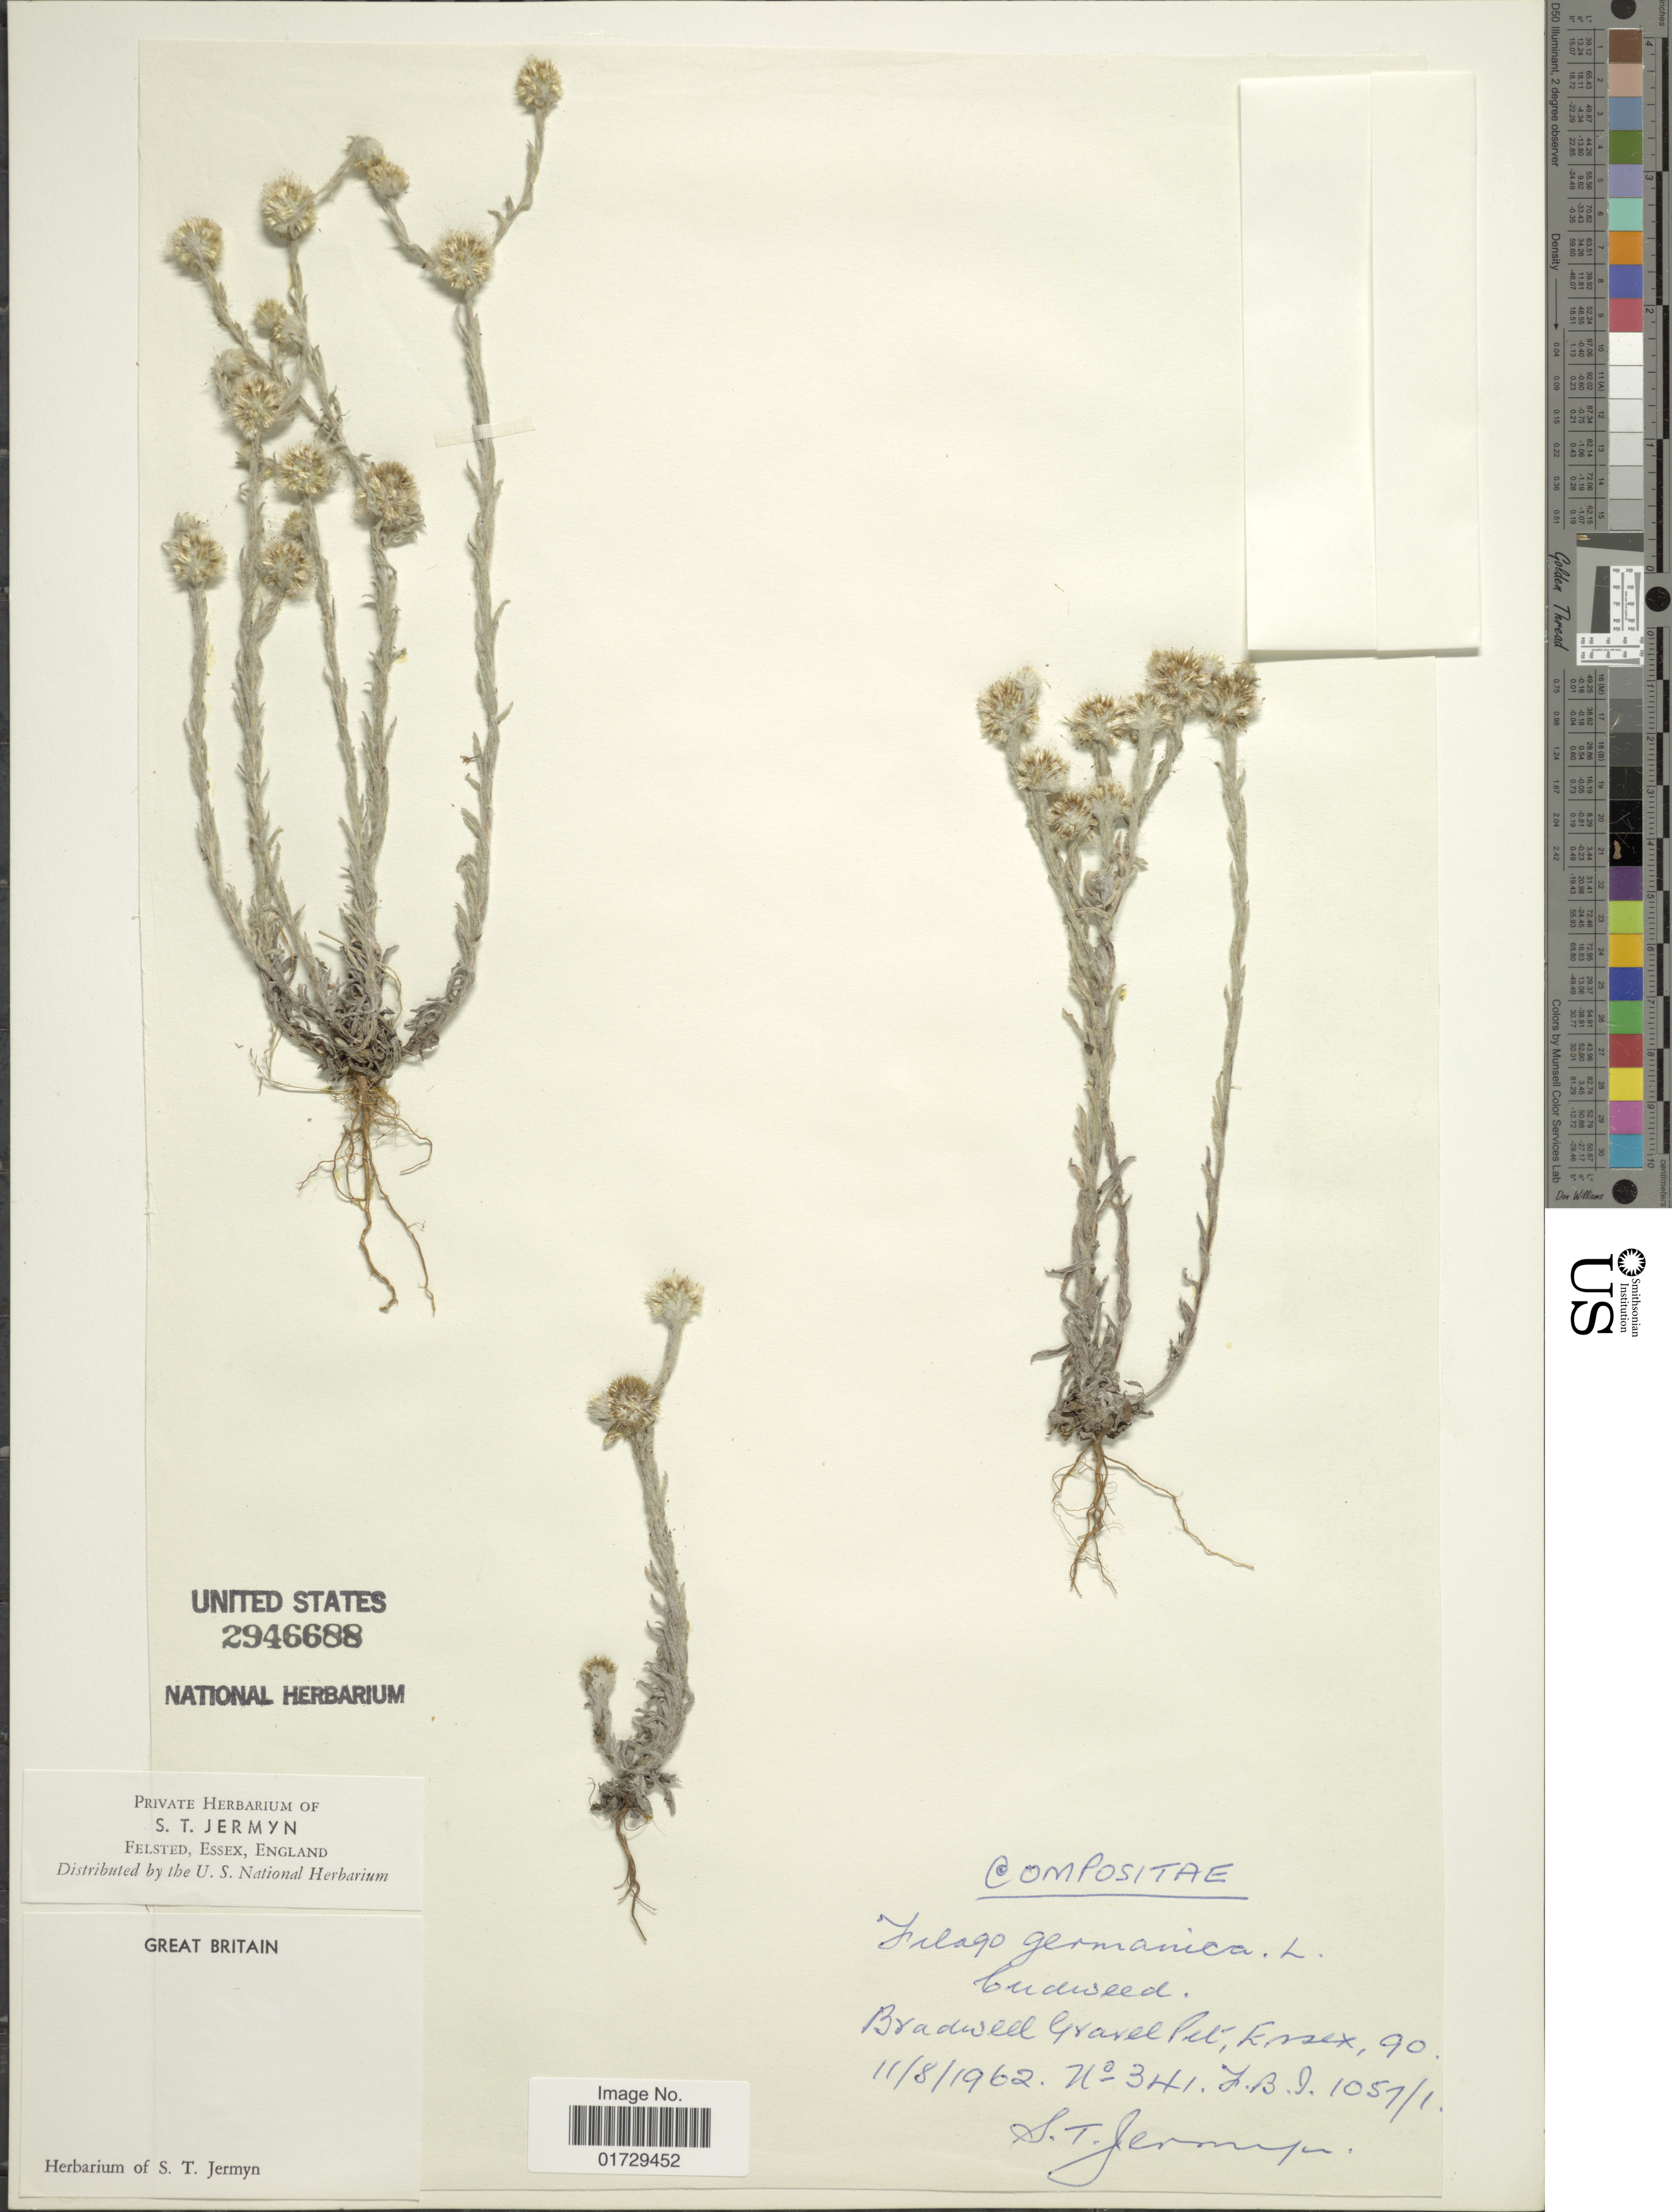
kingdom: Plantae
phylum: Tracheophyta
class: Magnoliopsida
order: Asterales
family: Asteraceae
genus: Filago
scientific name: Filago germanica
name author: (L.) Huds.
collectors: S. Jermyn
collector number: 341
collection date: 1962-08-11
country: United Kingdom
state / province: England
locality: Bradwell Gravel Pet, Essex, 90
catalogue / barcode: US 2946688